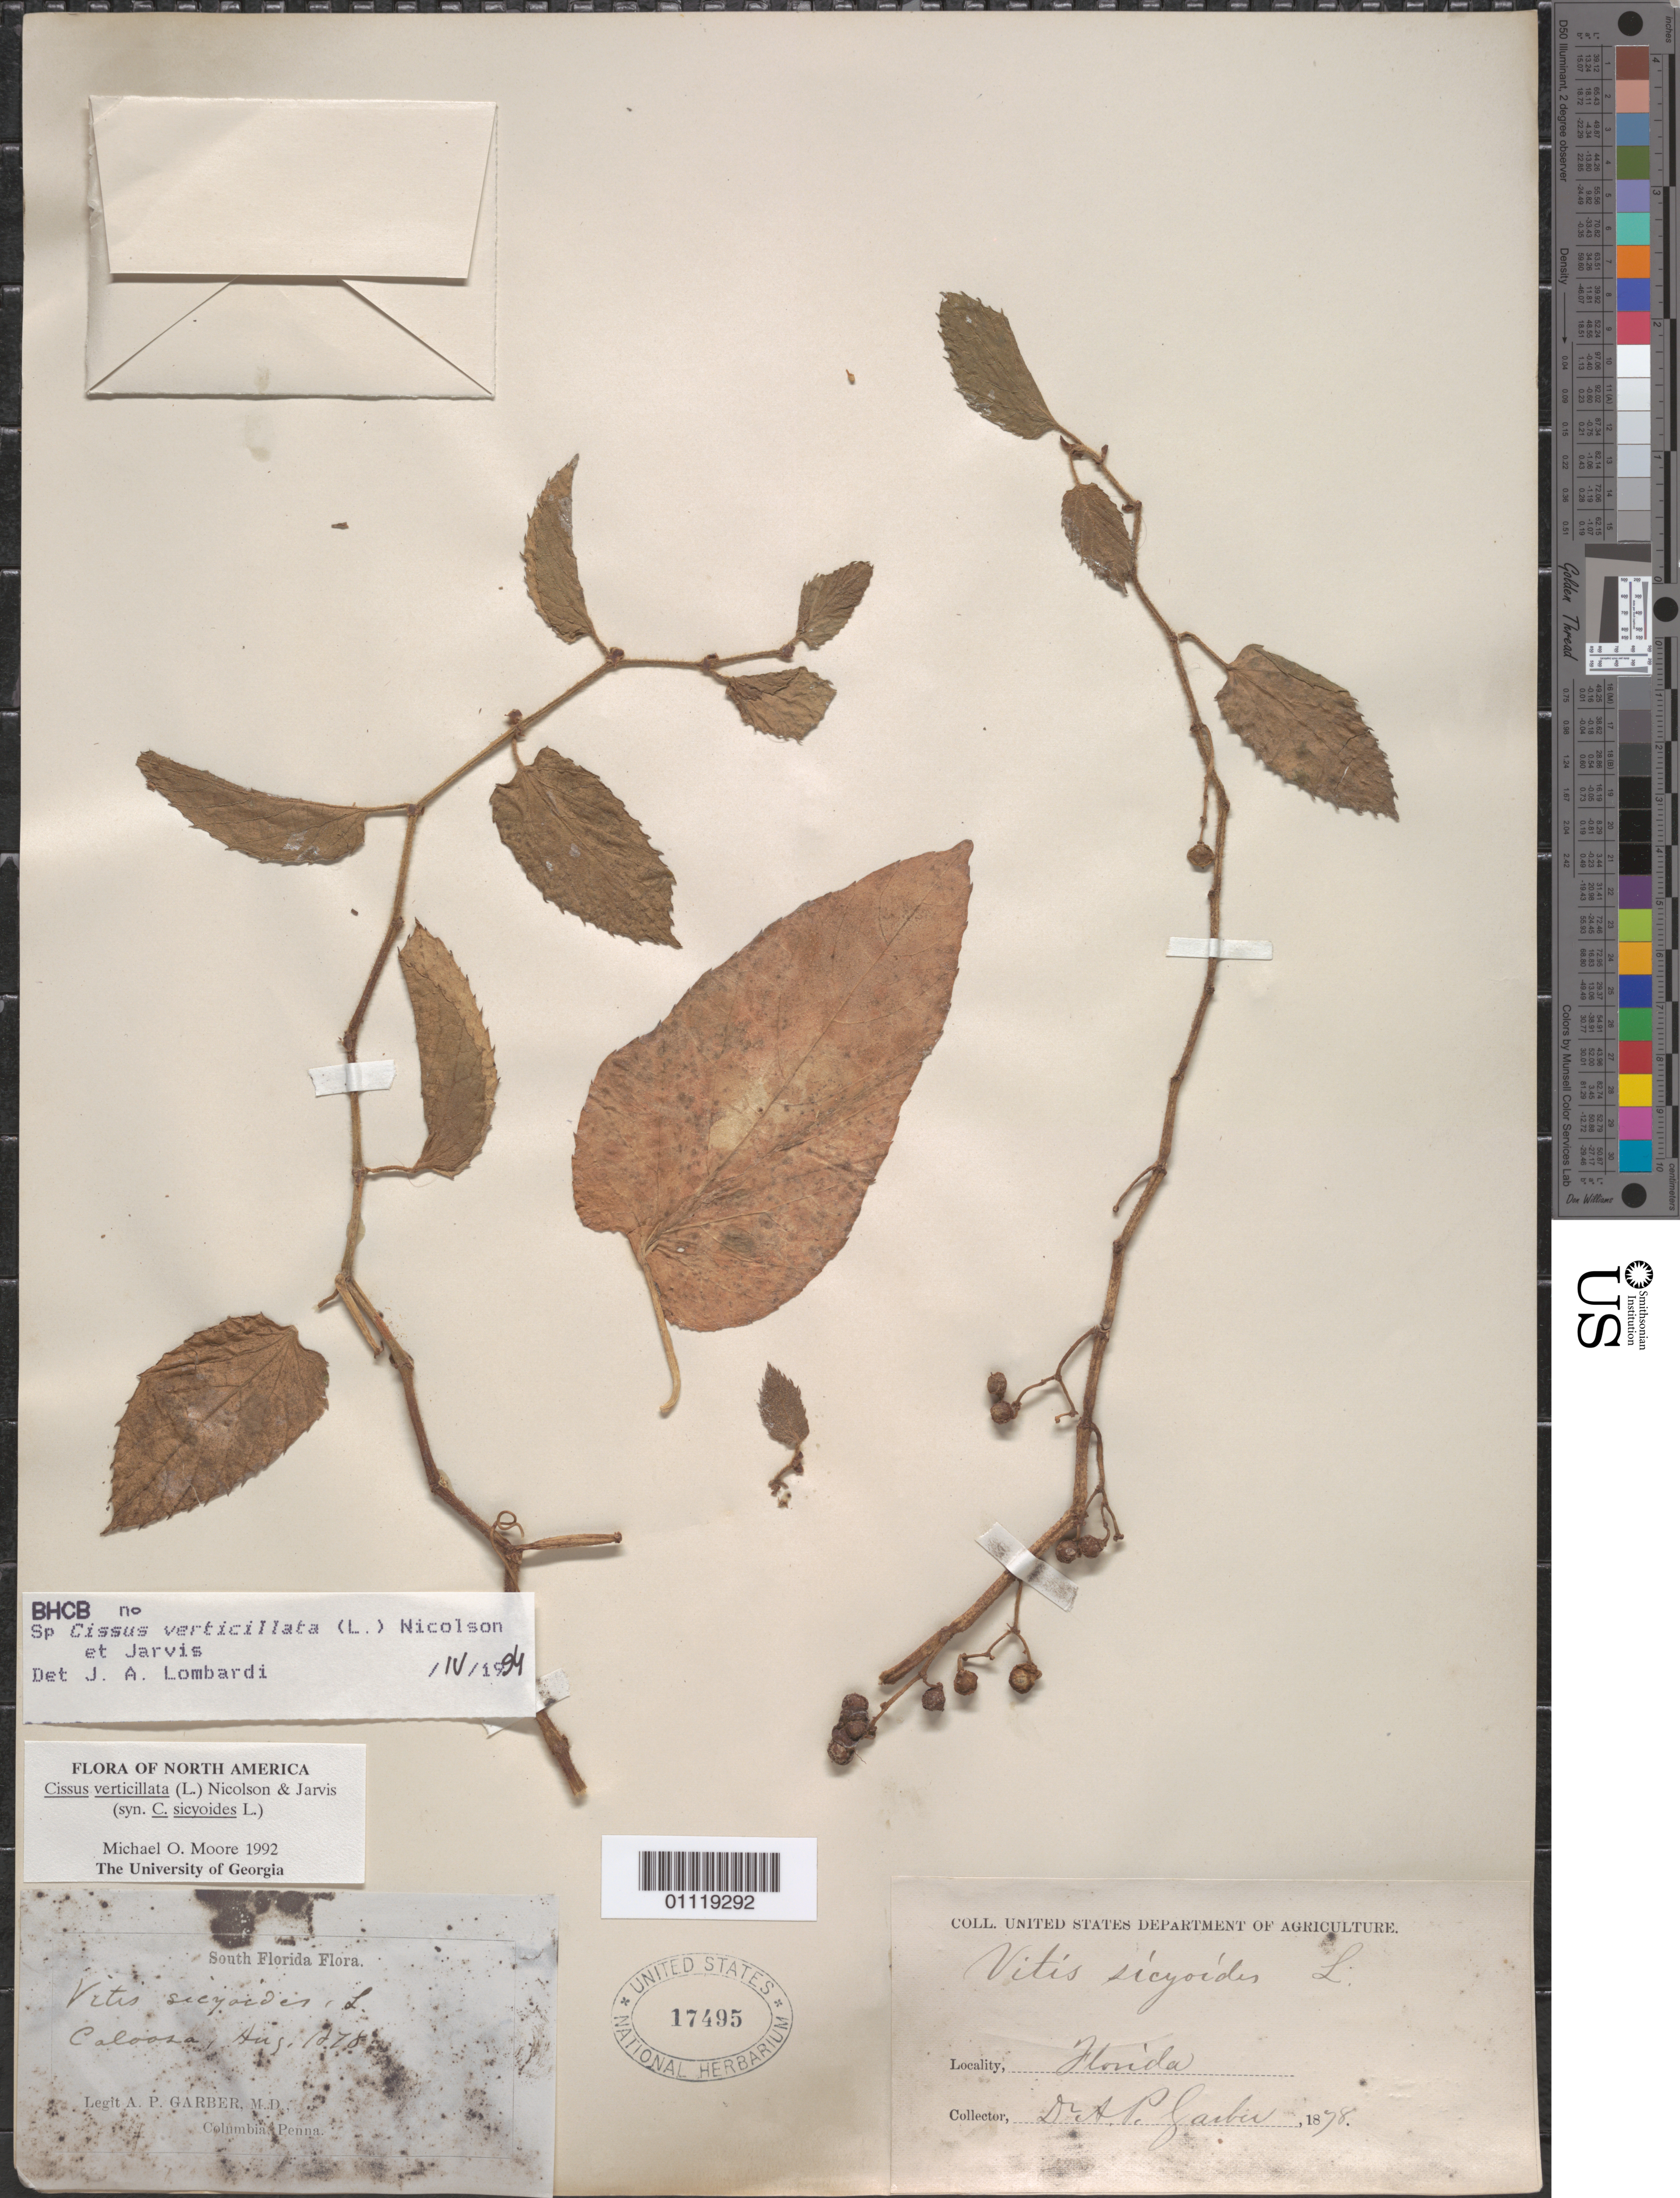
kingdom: Plantae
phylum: Tracheophyta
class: Magnoliopsida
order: Vitales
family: Vitaceae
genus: Cissus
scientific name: Cissus verticillata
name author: (L.) Nicolson & C.E. Jarvis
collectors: A. P. Garber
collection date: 1878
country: United States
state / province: Florida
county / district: Columbia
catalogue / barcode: US 17495